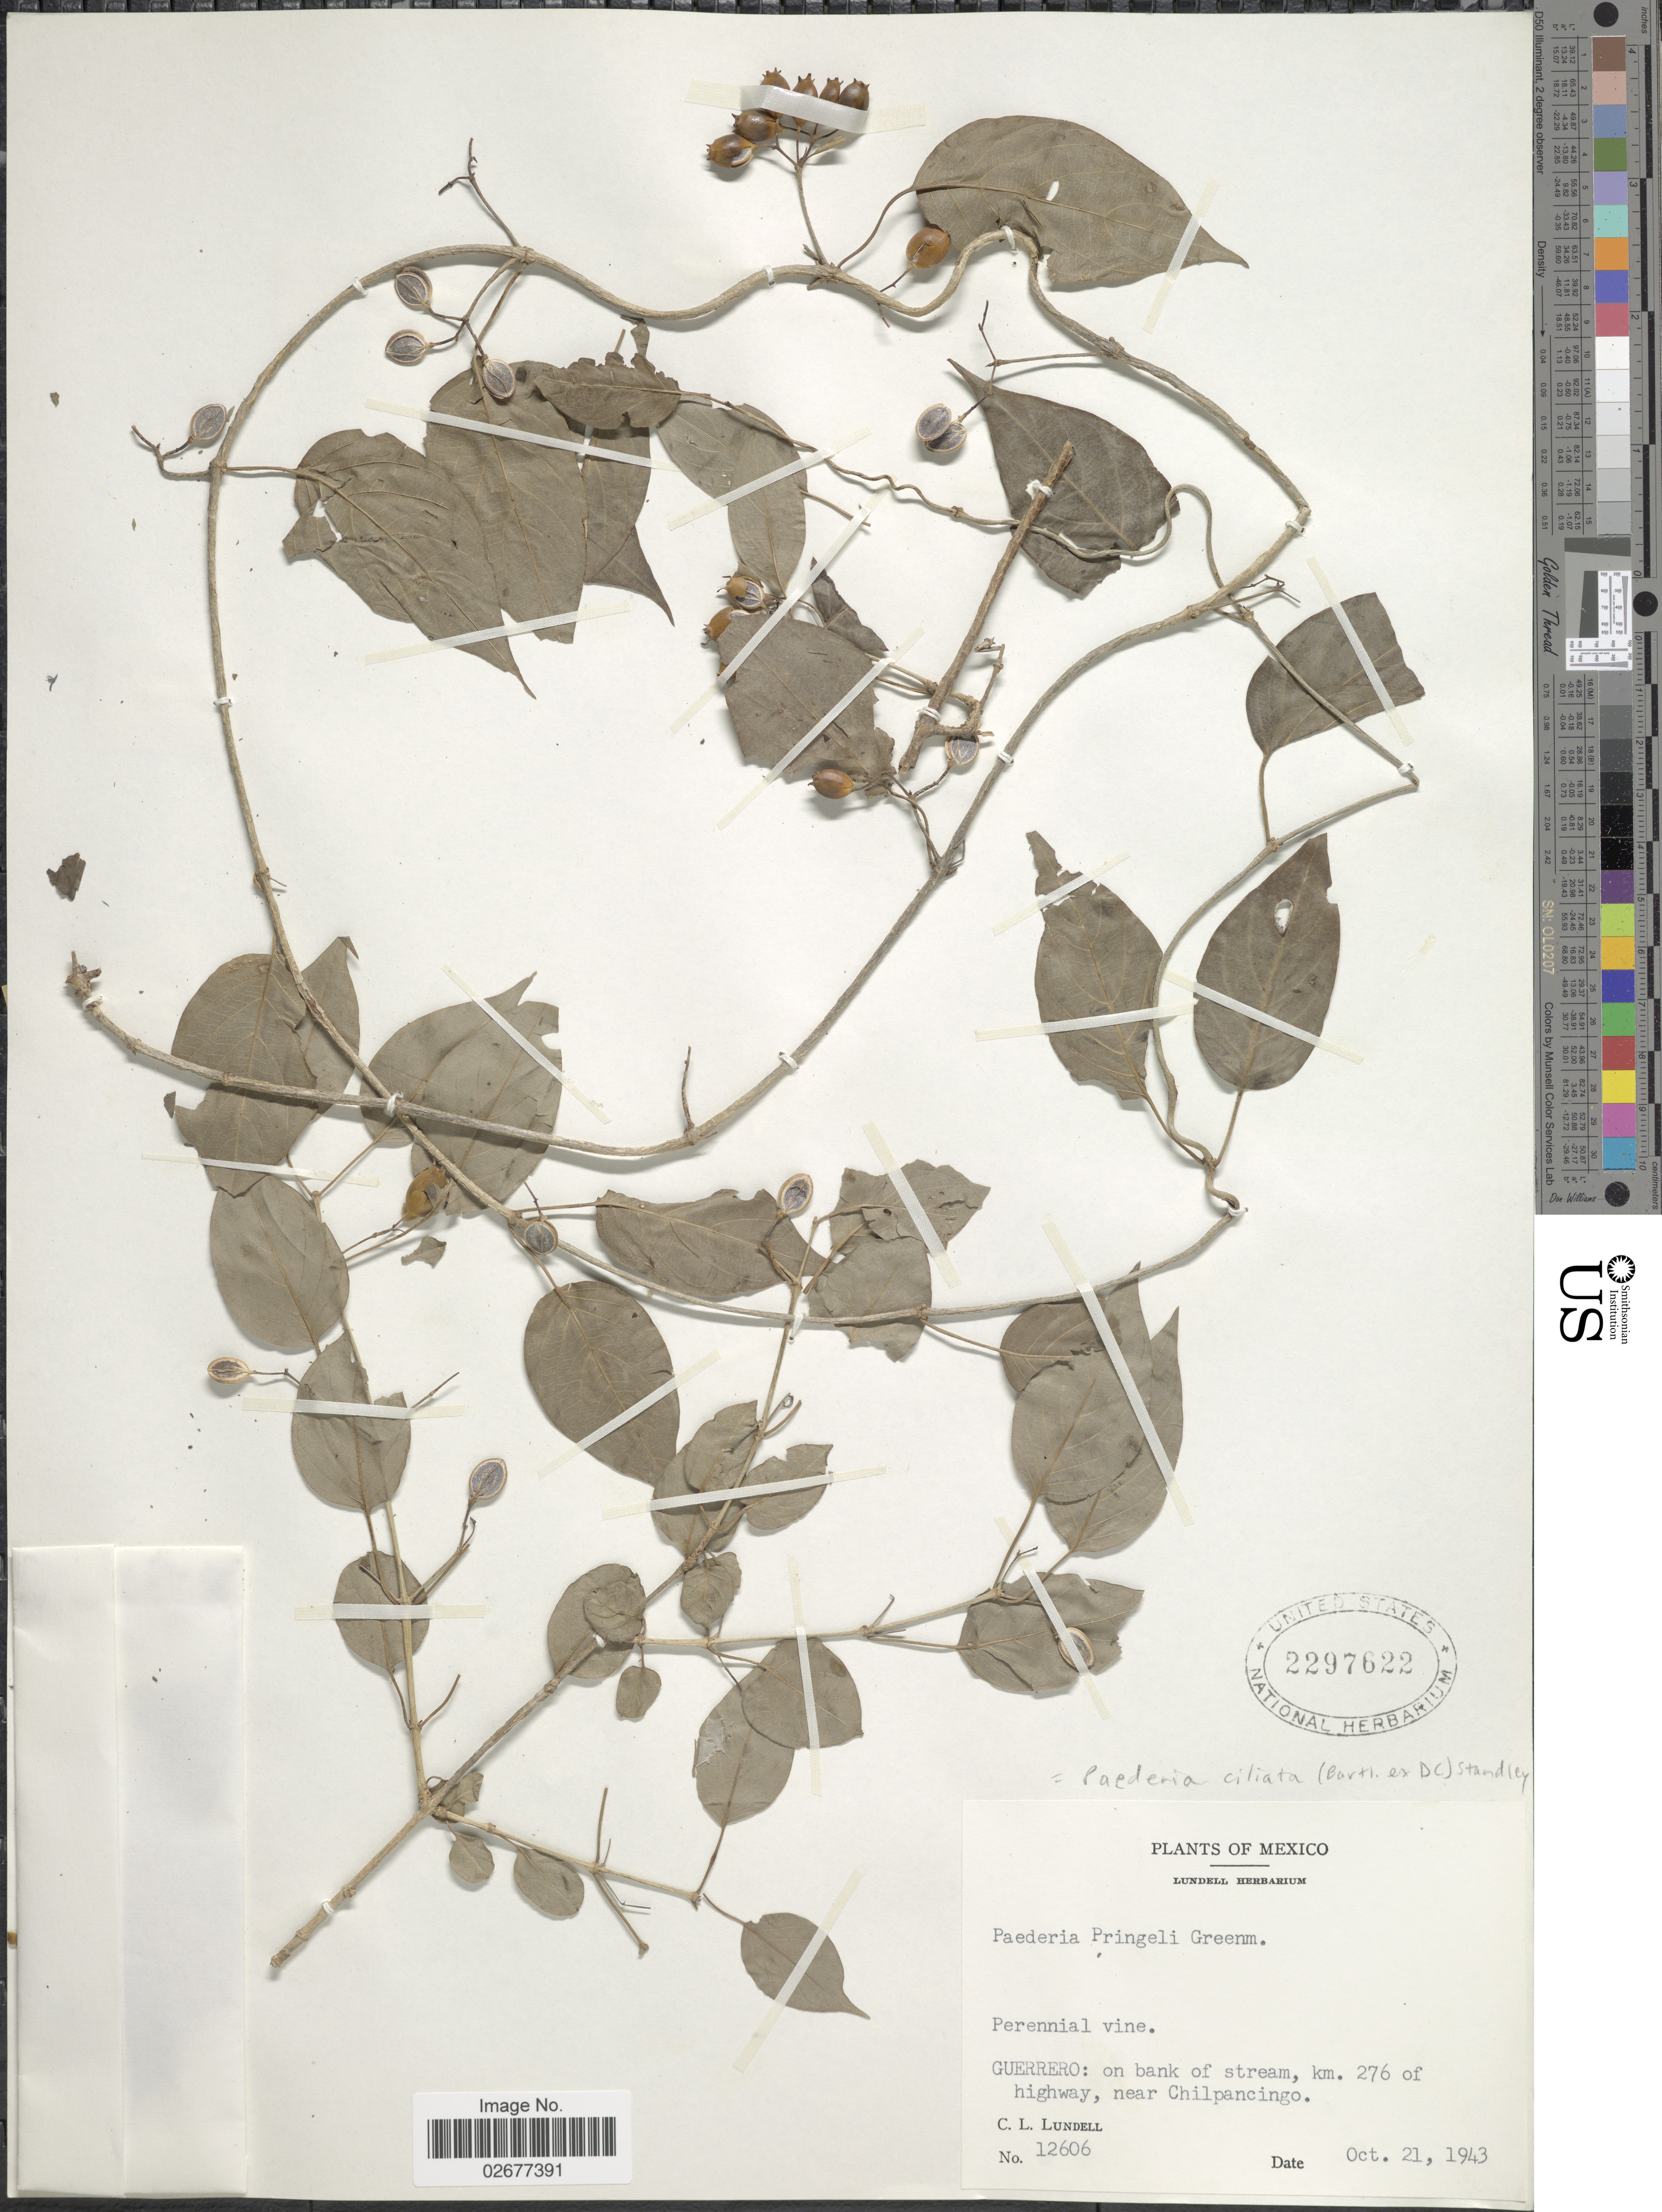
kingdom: Plantae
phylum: Tracheophyta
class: Magnoliopsida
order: Gentianales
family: Rubiaceae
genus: Paederia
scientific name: Paederia ciliata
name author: (Bartl. ex DC.) Standl.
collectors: C. L. Lundell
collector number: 12606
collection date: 1943-10-21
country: Mexico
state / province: Guerrero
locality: On bank of stream, km. 276 of highway, near Chilpancingo.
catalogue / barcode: US 2297622